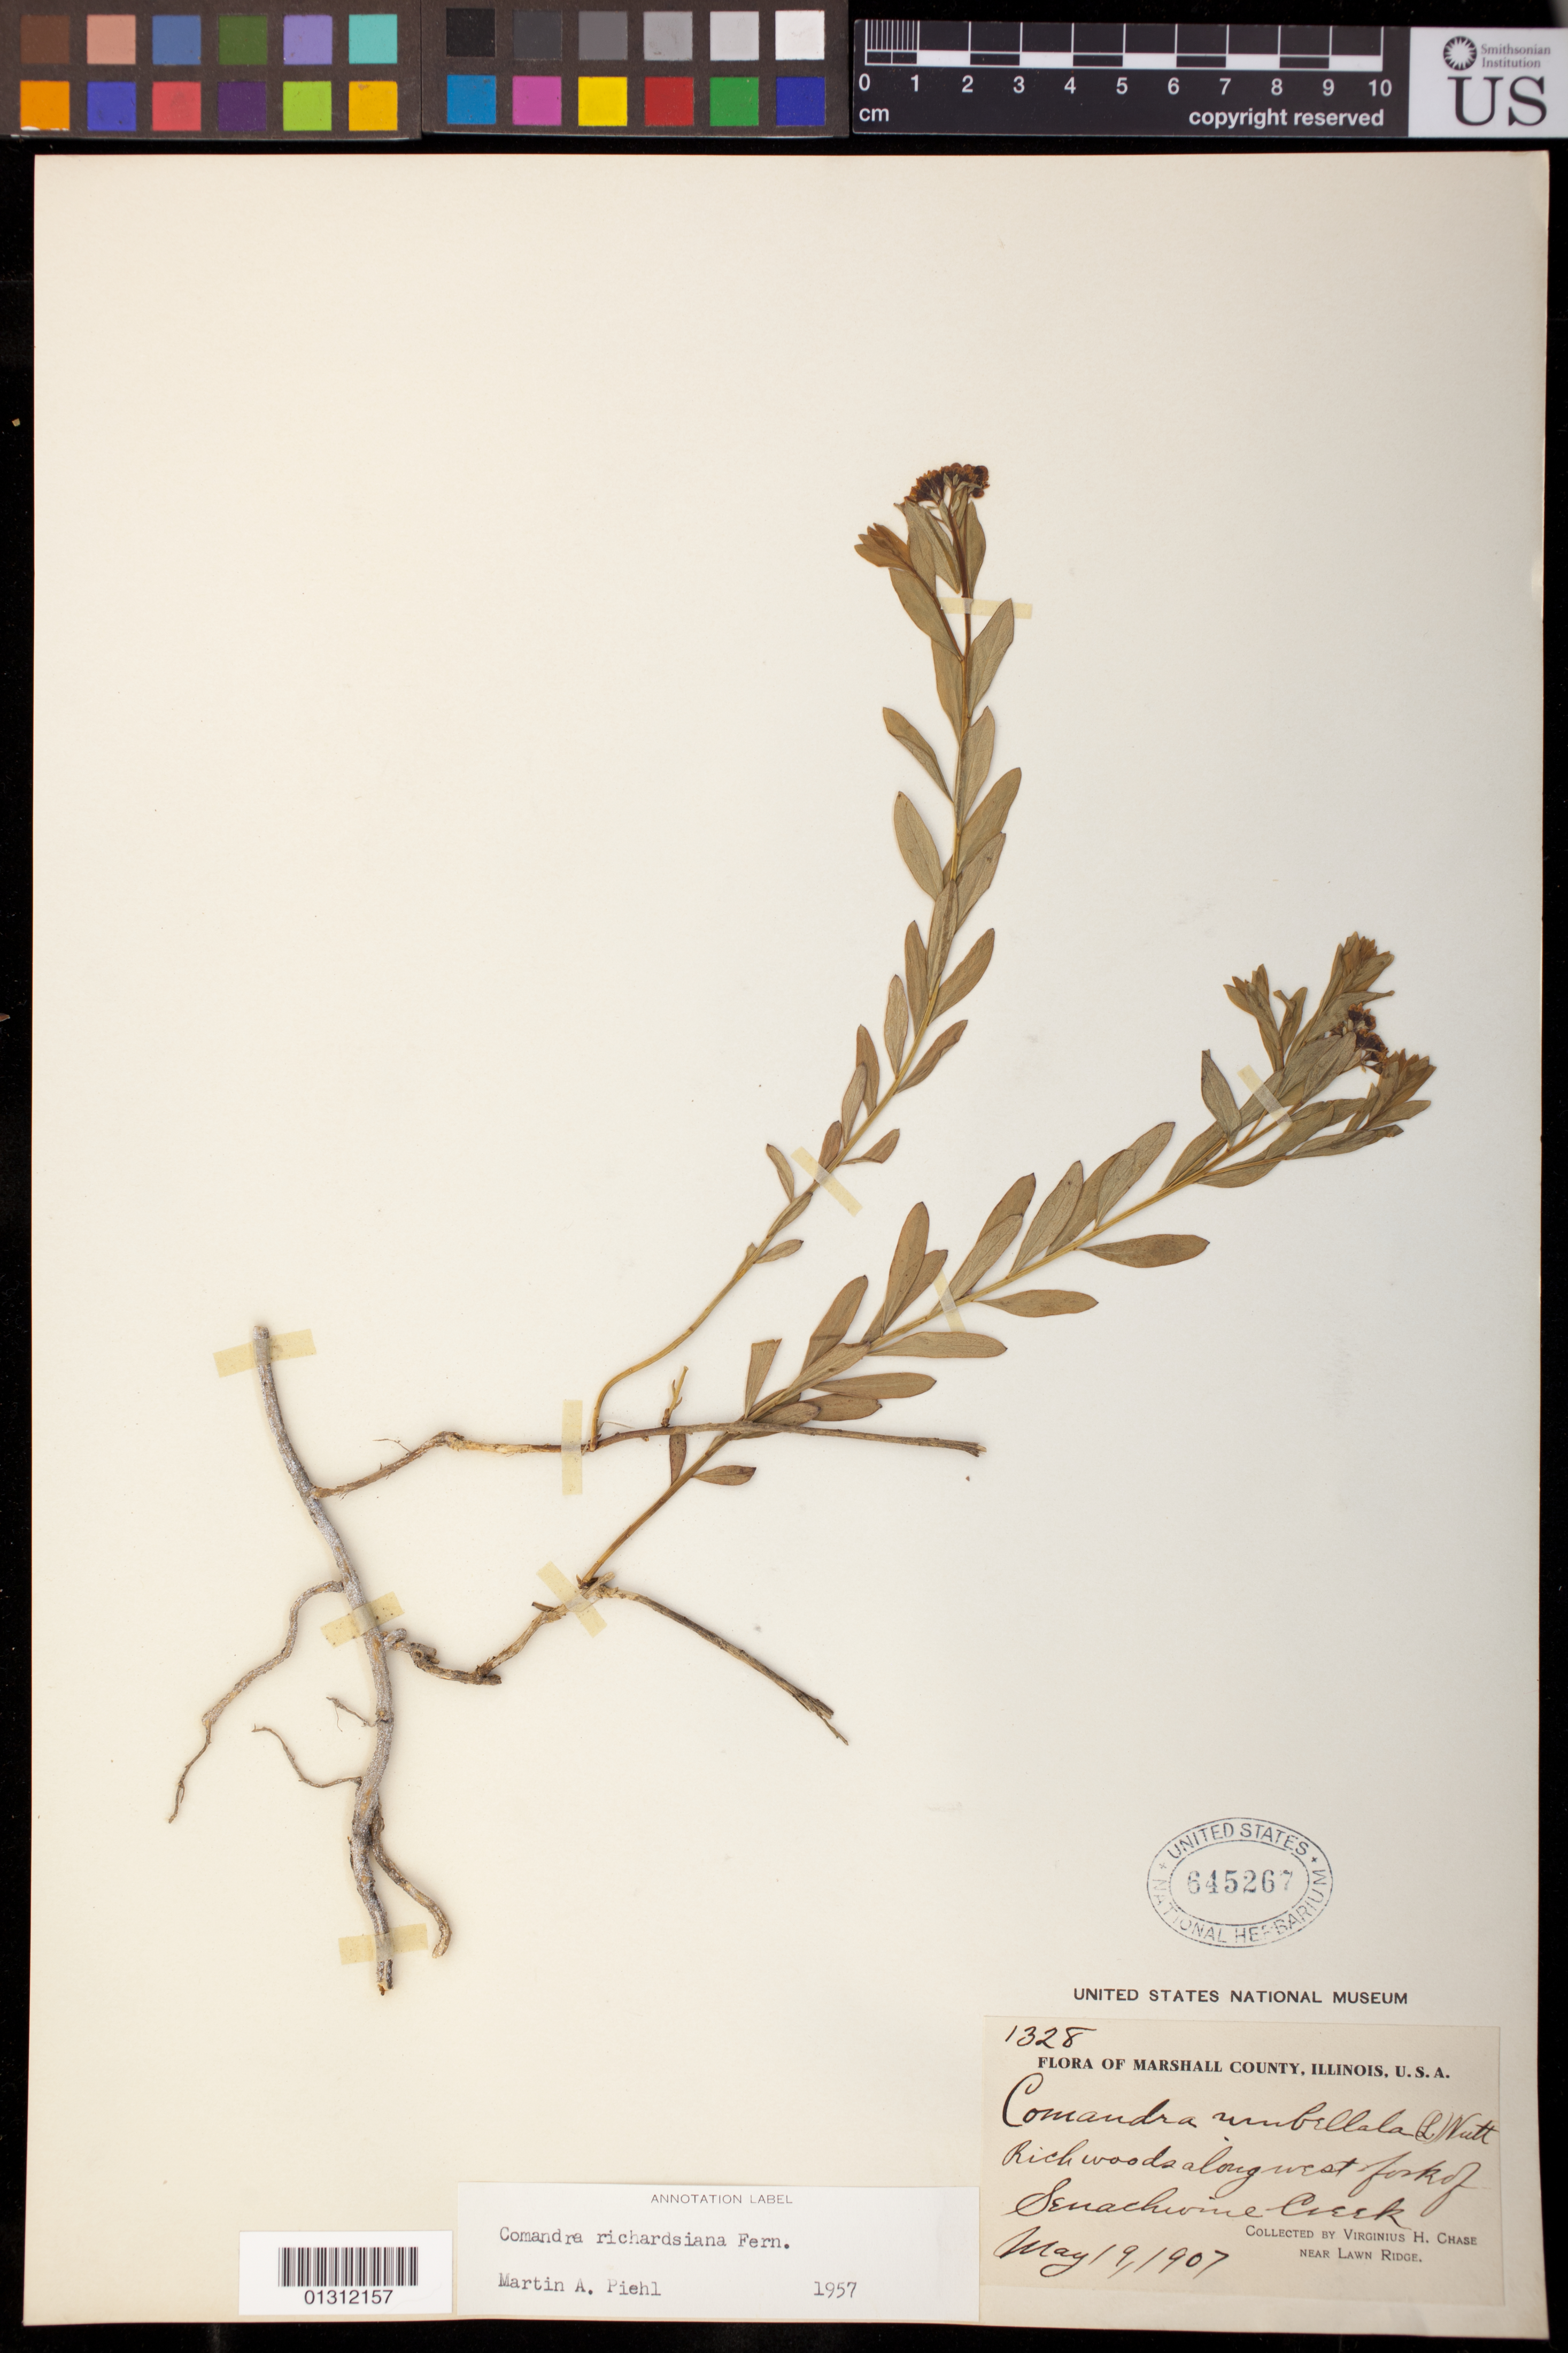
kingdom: Plantae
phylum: Tracheophyta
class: Magnoliopsida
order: Santalales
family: Comandraceae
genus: Comandra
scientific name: Comandra richardsiana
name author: Fernald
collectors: V. H. Chase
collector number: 1328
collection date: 1907-05-19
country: United States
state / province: Illinois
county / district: Marshall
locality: West fork of Senachwine Creek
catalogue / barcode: US 645267